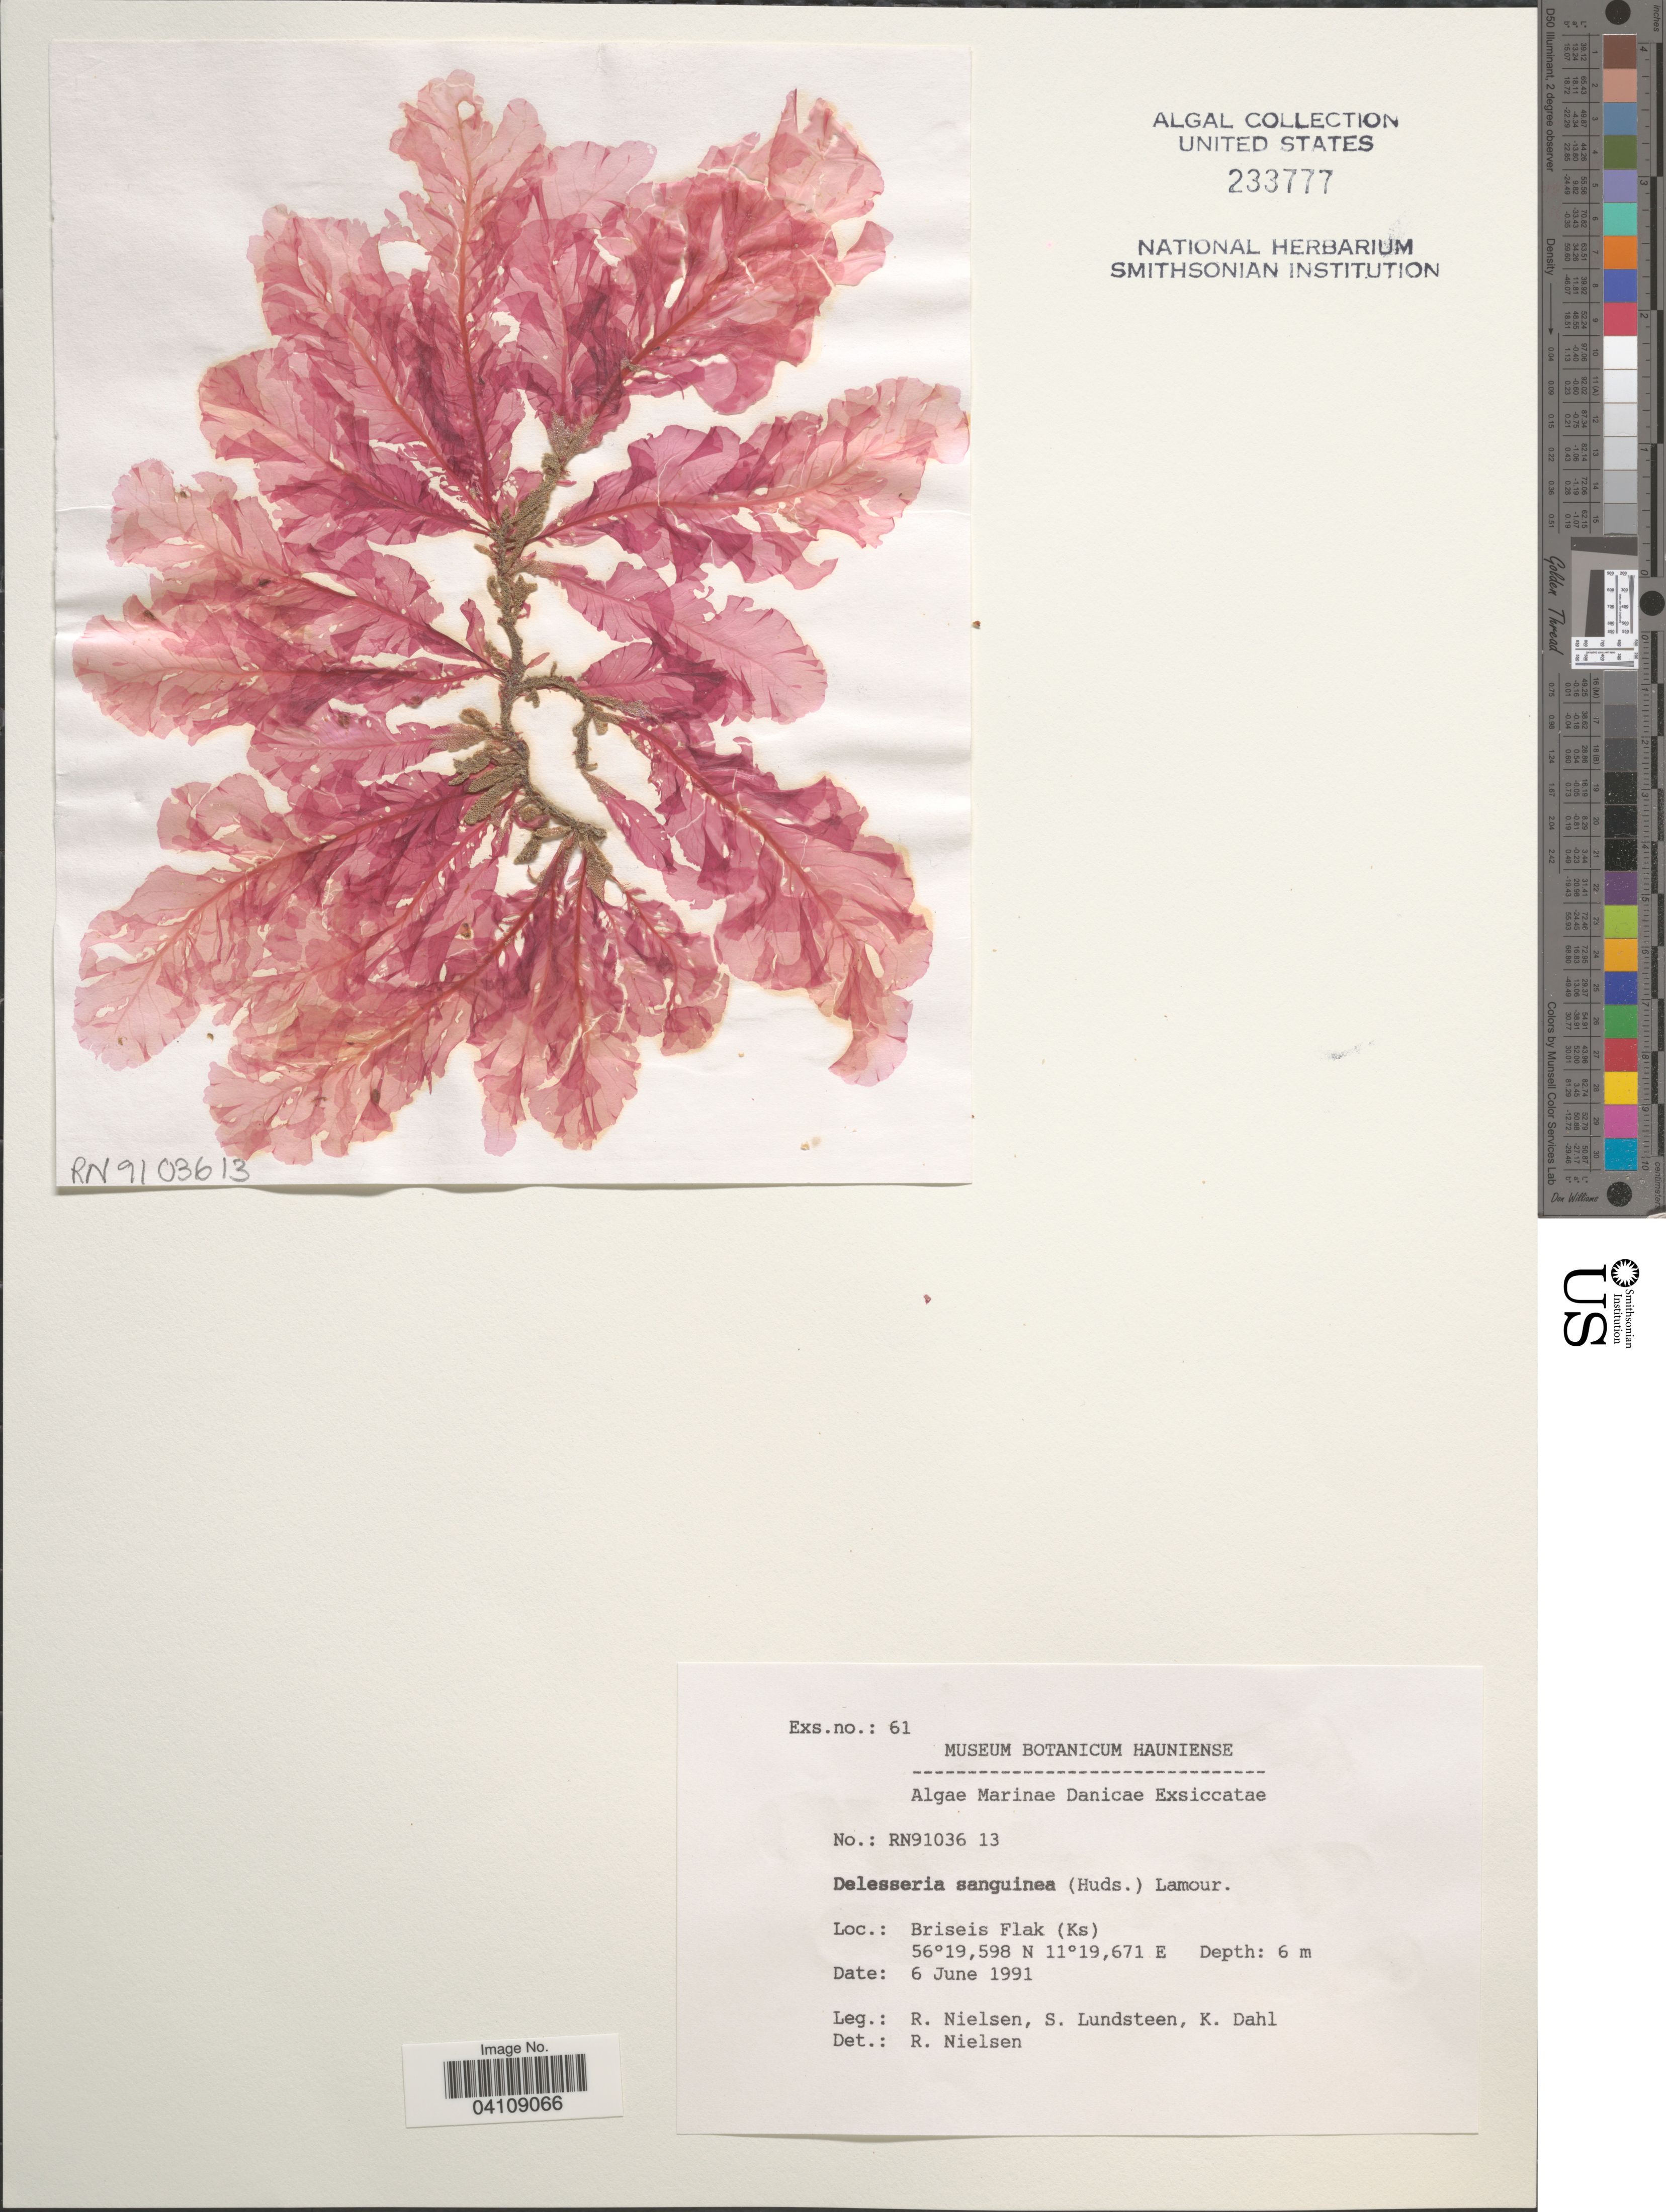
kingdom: Plantae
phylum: Rhodophyta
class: Florideophyceae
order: Ceramiales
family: Delesseriaceae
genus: Delesseria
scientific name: Delesseria sanguinea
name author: (Huds.) J.V.Lamouroux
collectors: R. Nielsen, S. Lundsteen & K. Dahl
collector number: RN91036 13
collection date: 1991-06-06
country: Denmark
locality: Danicae. Briseis Flak (Ks).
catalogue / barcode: US 233777